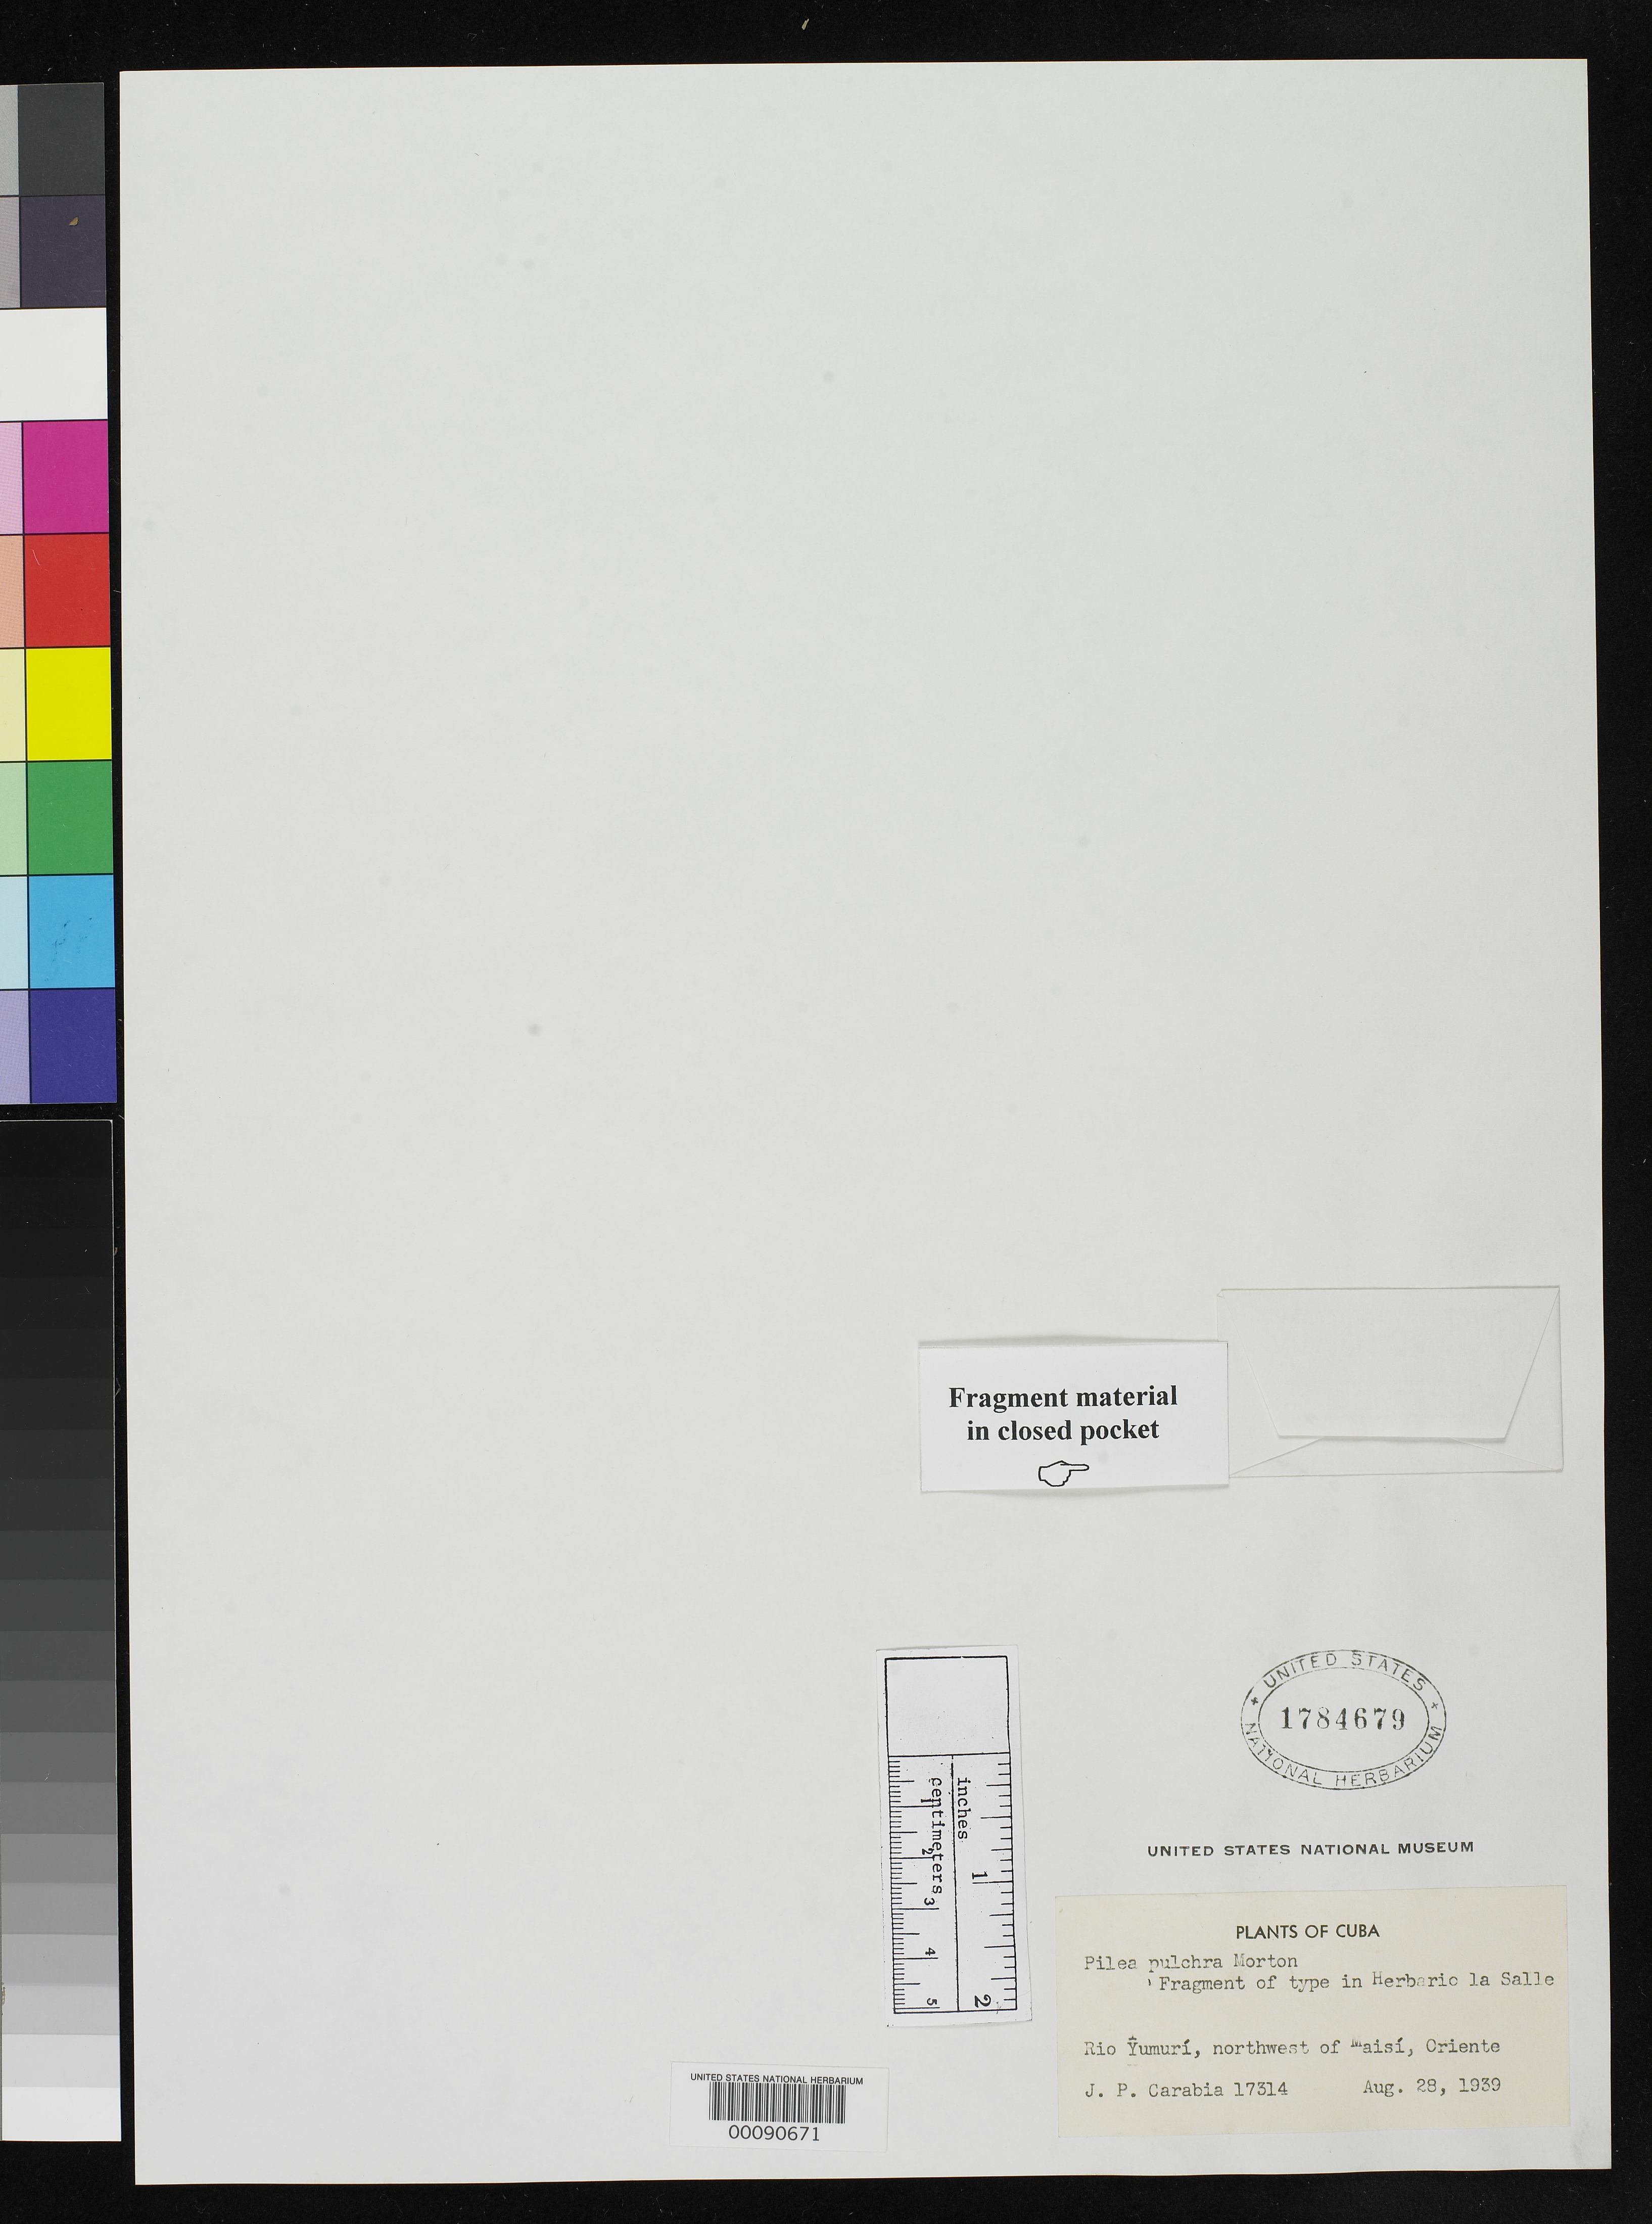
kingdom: Plantae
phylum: Tracheophyta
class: Magnoliopsida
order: Rosales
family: Urticaceae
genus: Pilea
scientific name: Pilea pulchra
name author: C.V. Morton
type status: Type Fragment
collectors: J. Carabia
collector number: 17314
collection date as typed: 28 Aug 1939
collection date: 1939-08-28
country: Cuba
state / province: Oriente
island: Greater Antilles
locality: Rio Yumuri, north-west of Maisi.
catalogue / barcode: US 1784679